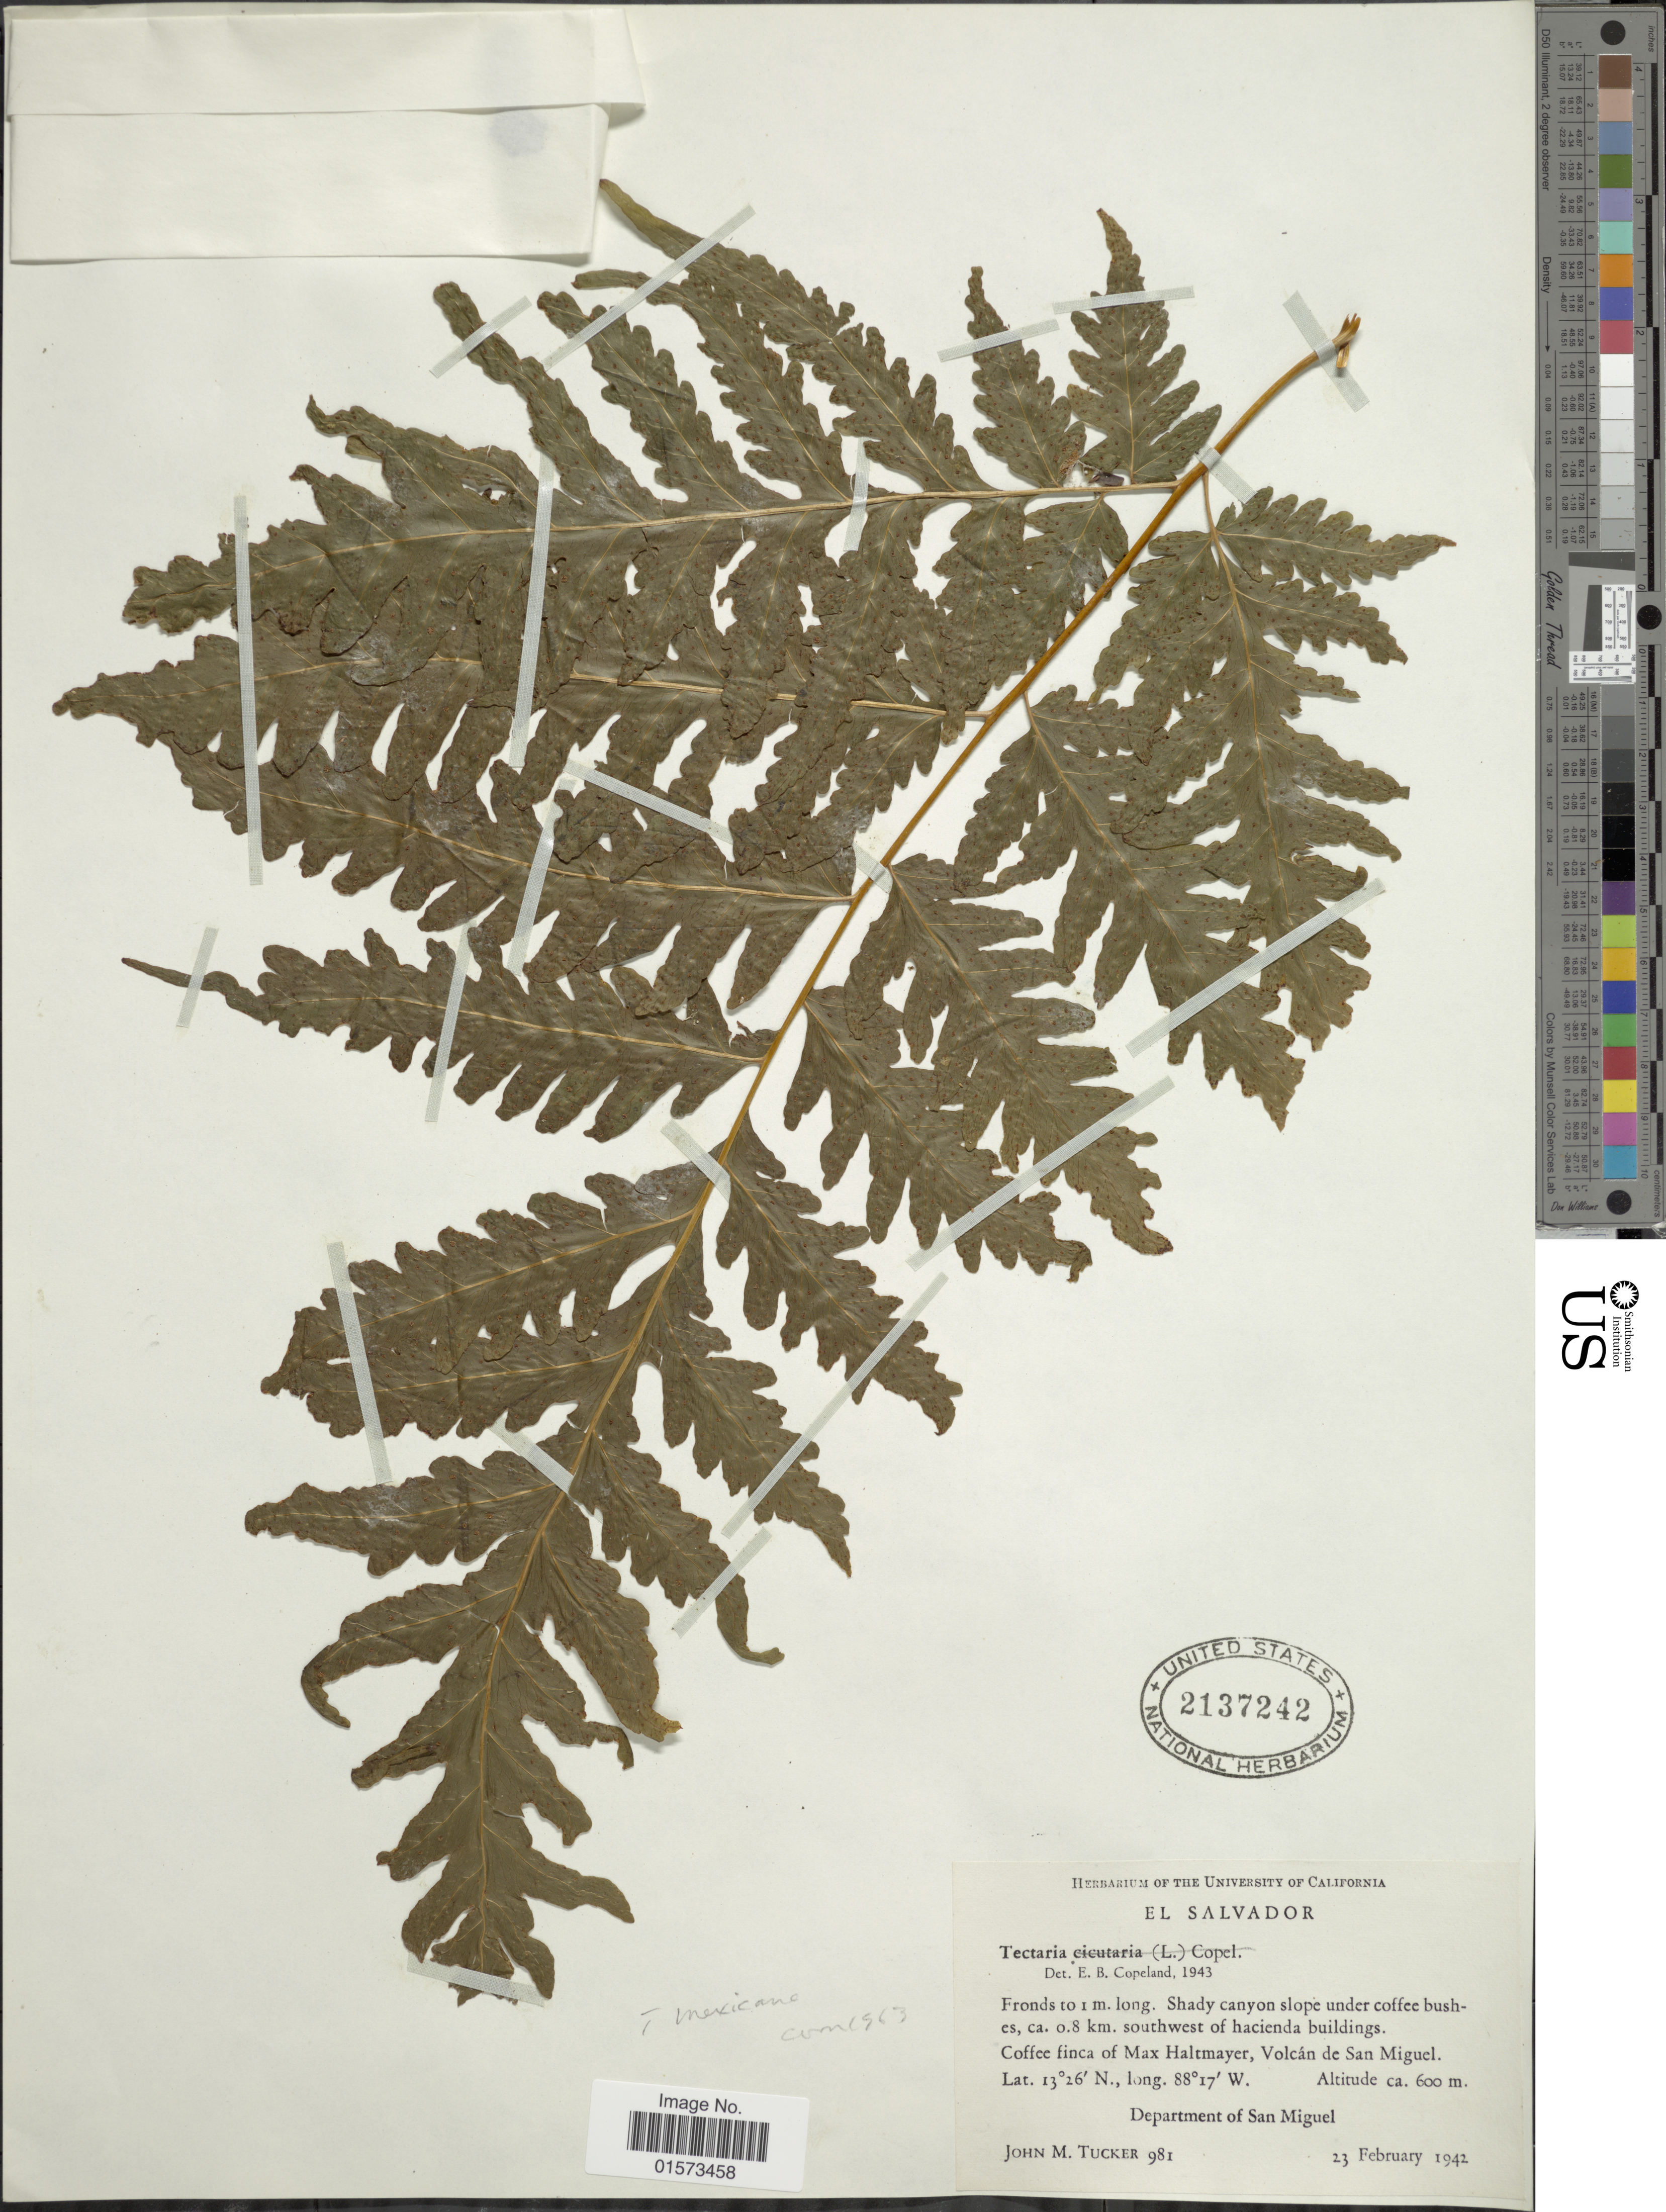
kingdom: Plantae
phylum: Tracheophyta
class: Polypodiopsida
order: Polypodiales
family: Tectariaceae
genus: Tectaria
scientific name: Tectaria mexicana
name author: (Fée) C.V. Morton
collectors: J. M. Tucker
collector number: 981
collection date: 1942-02-23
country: El Salvador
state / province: San Miguel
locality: Shady canyon slope under coffee bushes, 0.8 km. southwest of Hacienda buildings. Coffee finca of Max Haltmayer, Volcan de San Miguel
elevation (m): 600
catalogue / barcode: US 2137242